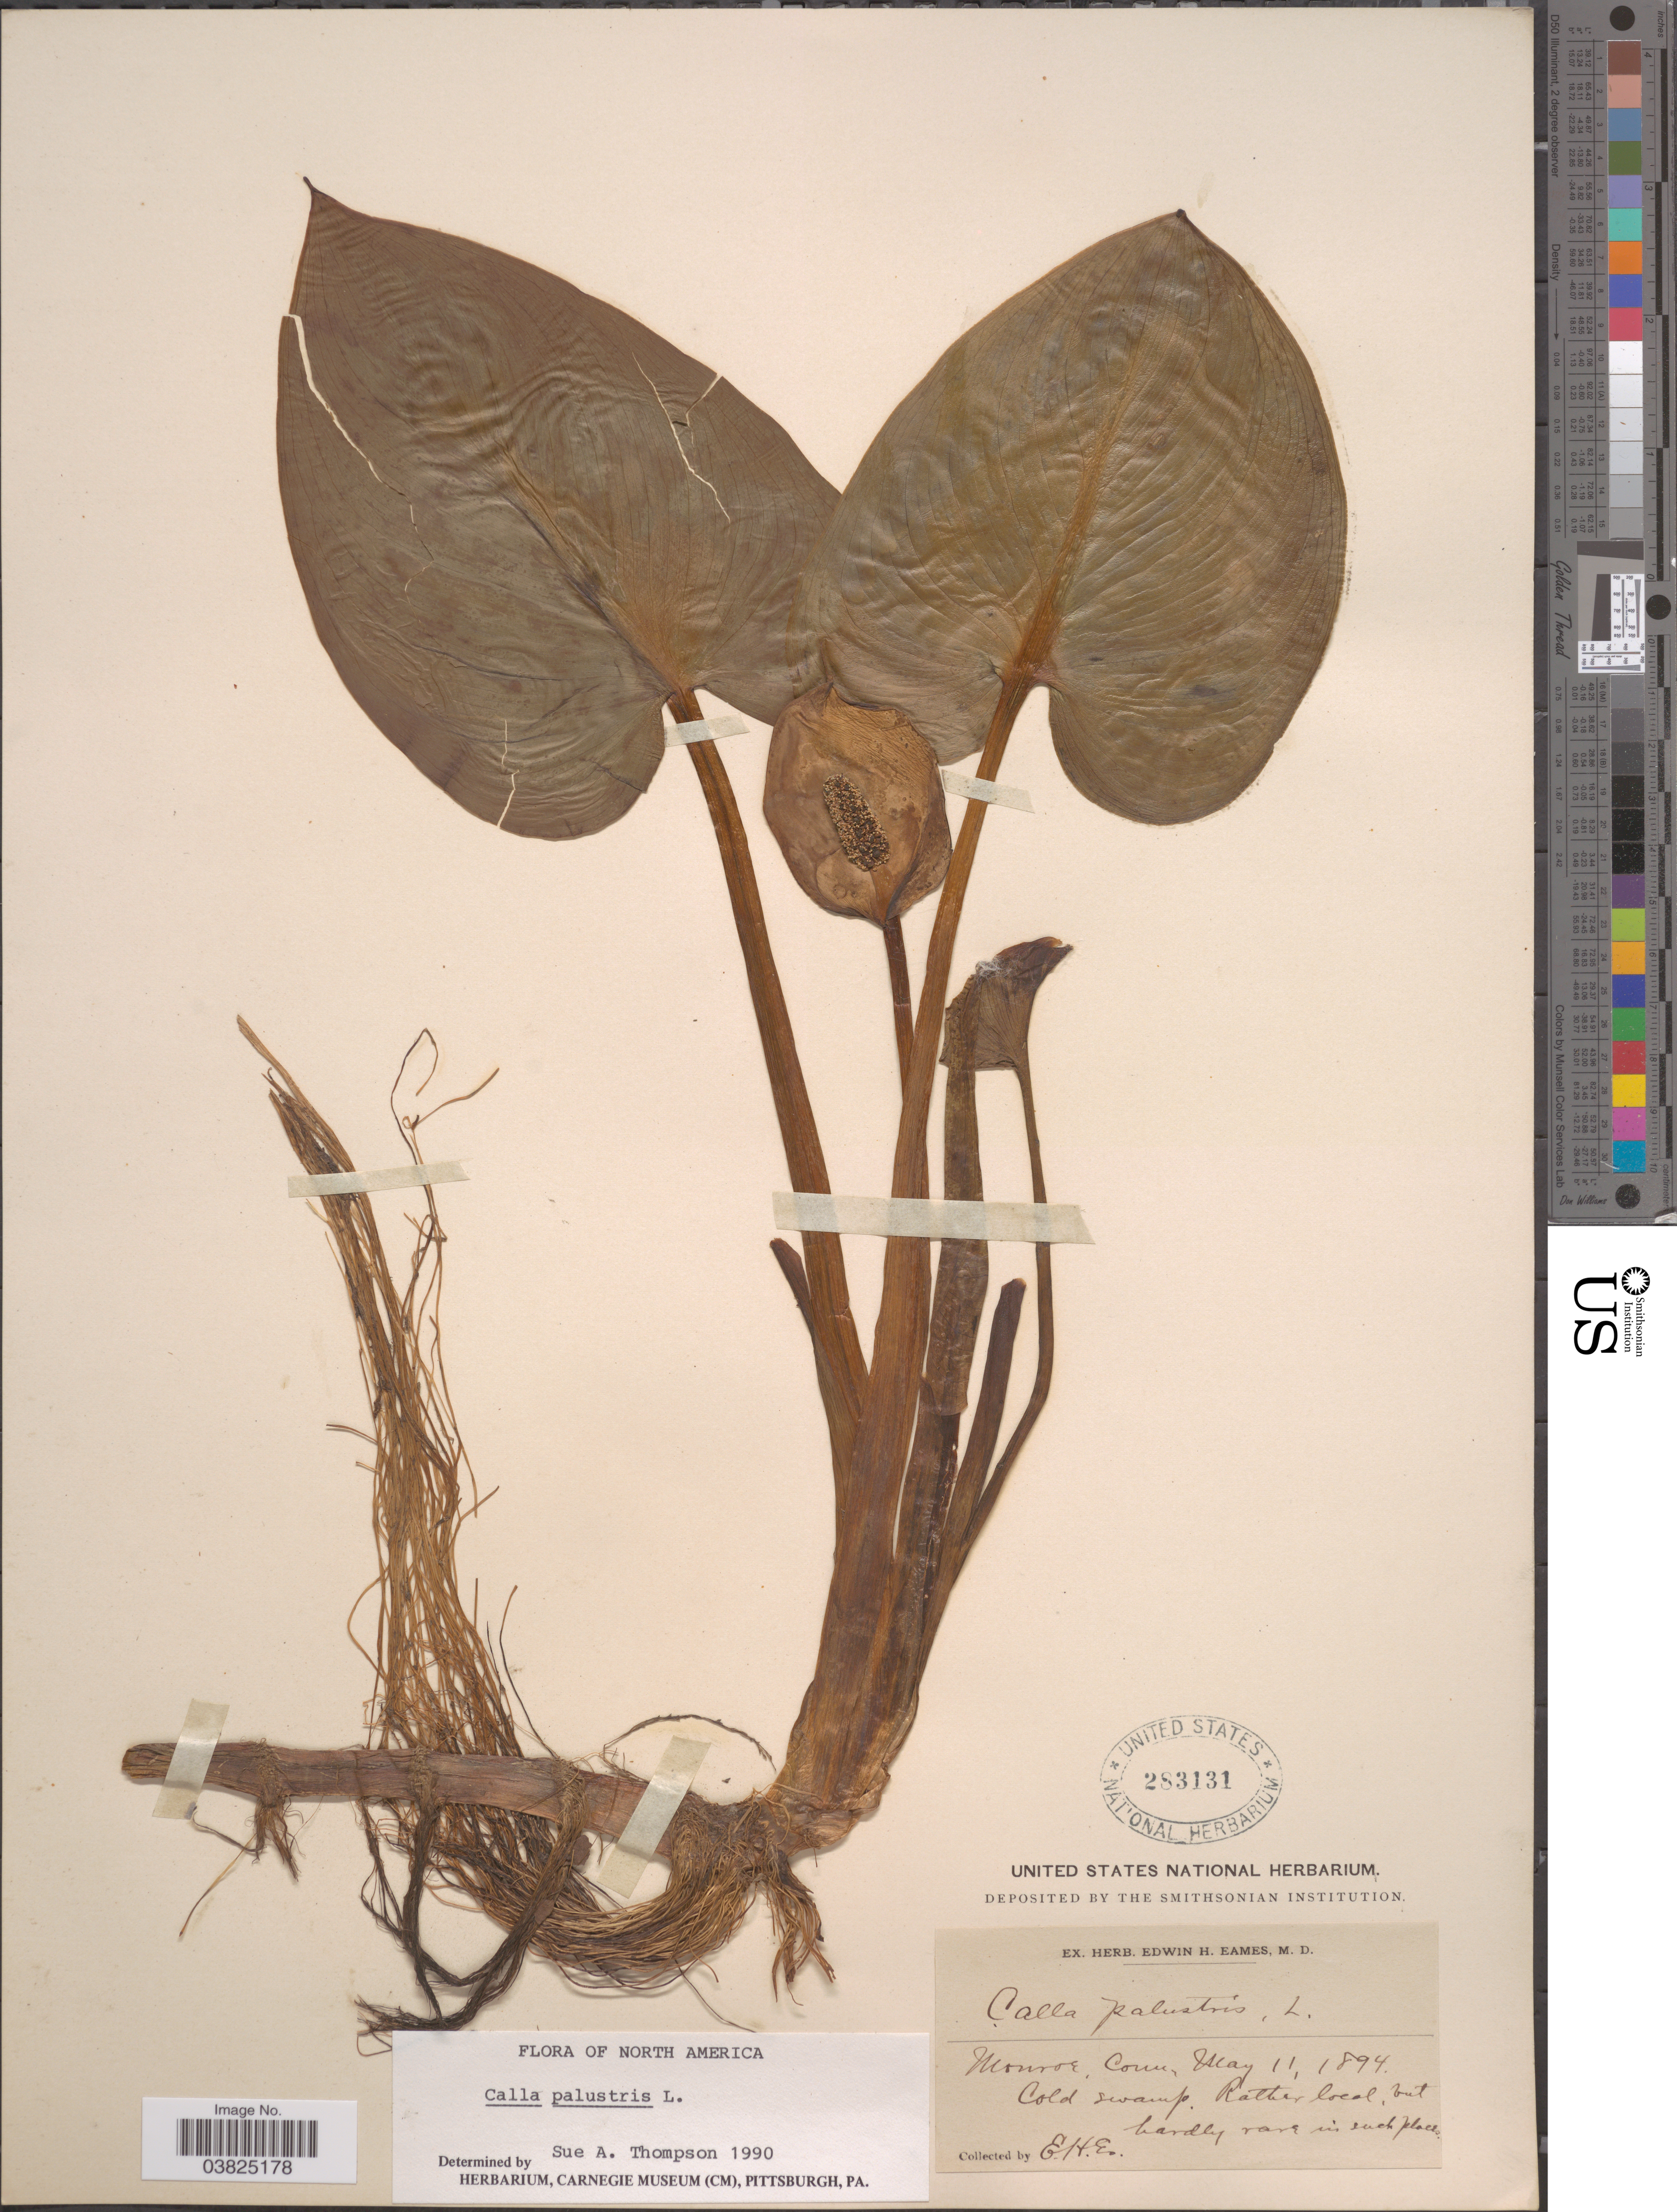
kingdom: Plantae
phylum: Tracheophyta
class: Liliopsida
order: Alismatales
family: Araceae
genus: Calla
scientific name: Calla palustris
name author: L.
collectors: E. H. Eames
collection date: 1894-05-11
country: United States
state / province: Connecticut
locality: Monroe.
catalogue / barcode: US 283131